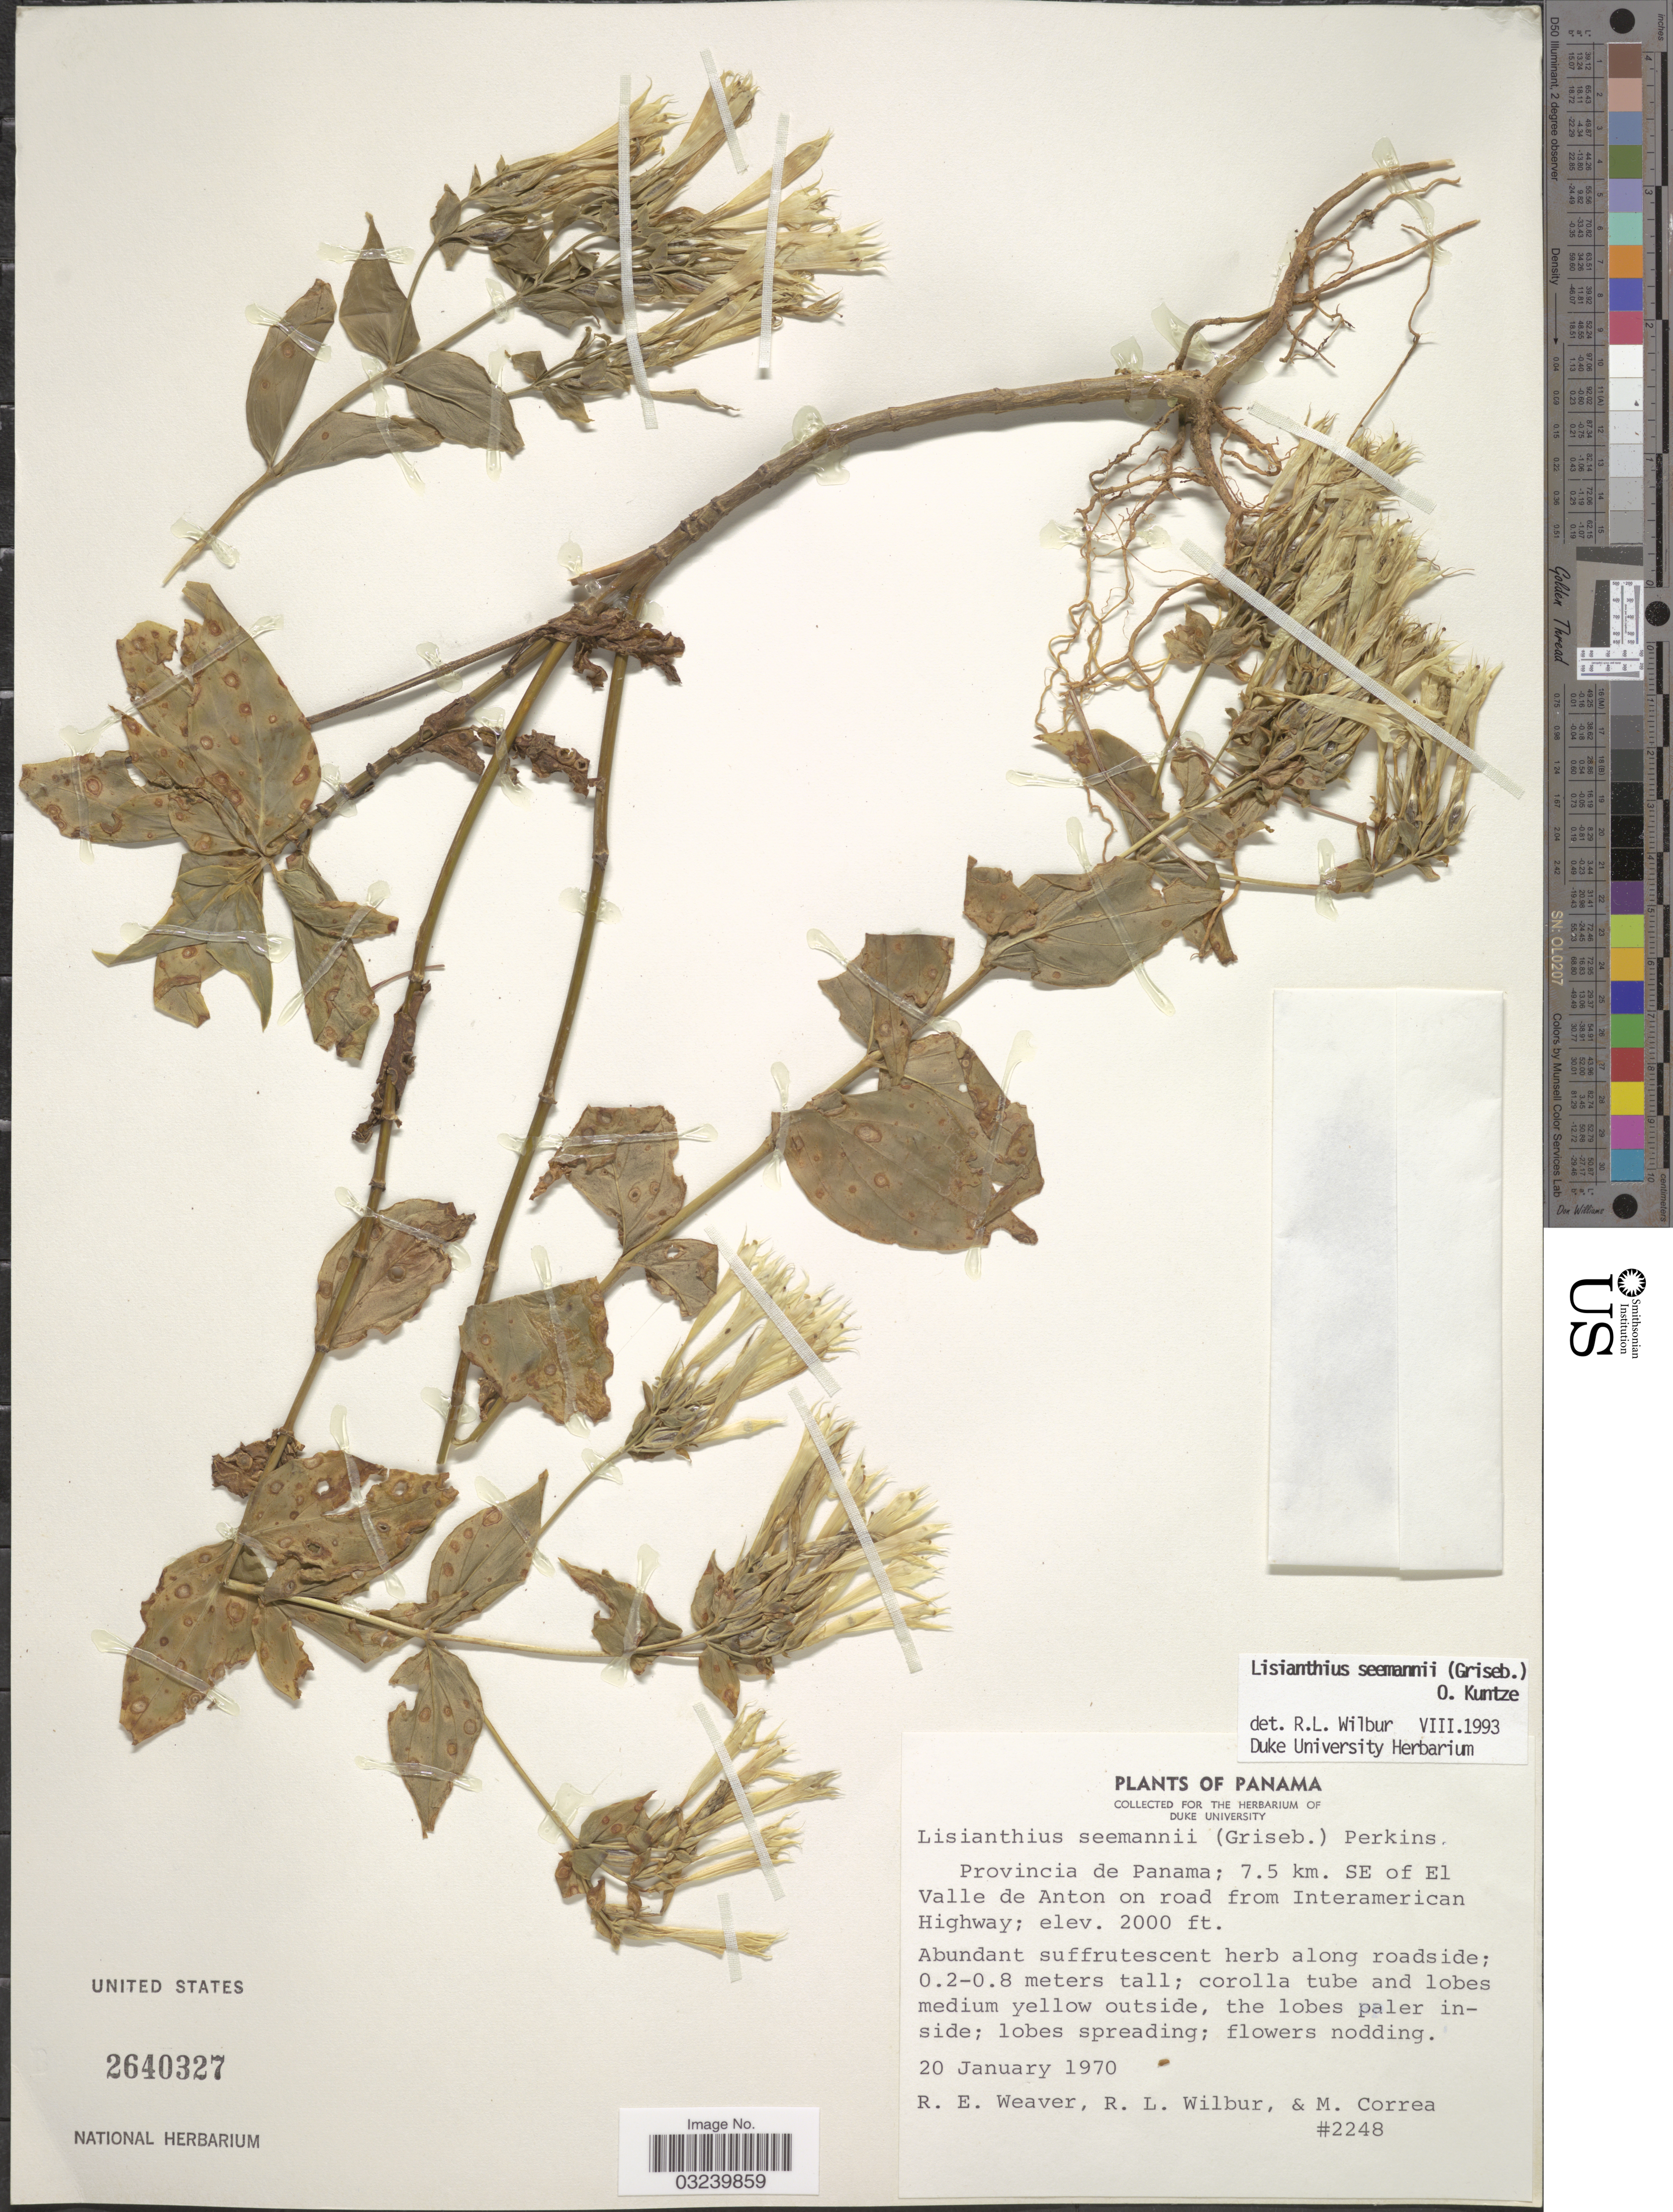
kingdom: Plantae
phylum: Tracheophyta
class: Magnoliopsida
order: Gentianales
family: Gentianaceae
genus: Lisianthius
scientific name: Lisianthius seemannii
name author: (Griseb.) Kuntze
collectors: R. E. Weaver, R. L. Wilbur & M. Correa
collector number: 2248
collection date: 1970-01-20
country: Panama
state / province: Panamá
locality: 7.5 km. SE of El Valle de Anton on road from Interamerican Highway.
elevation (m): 610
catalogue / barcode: US 2640327